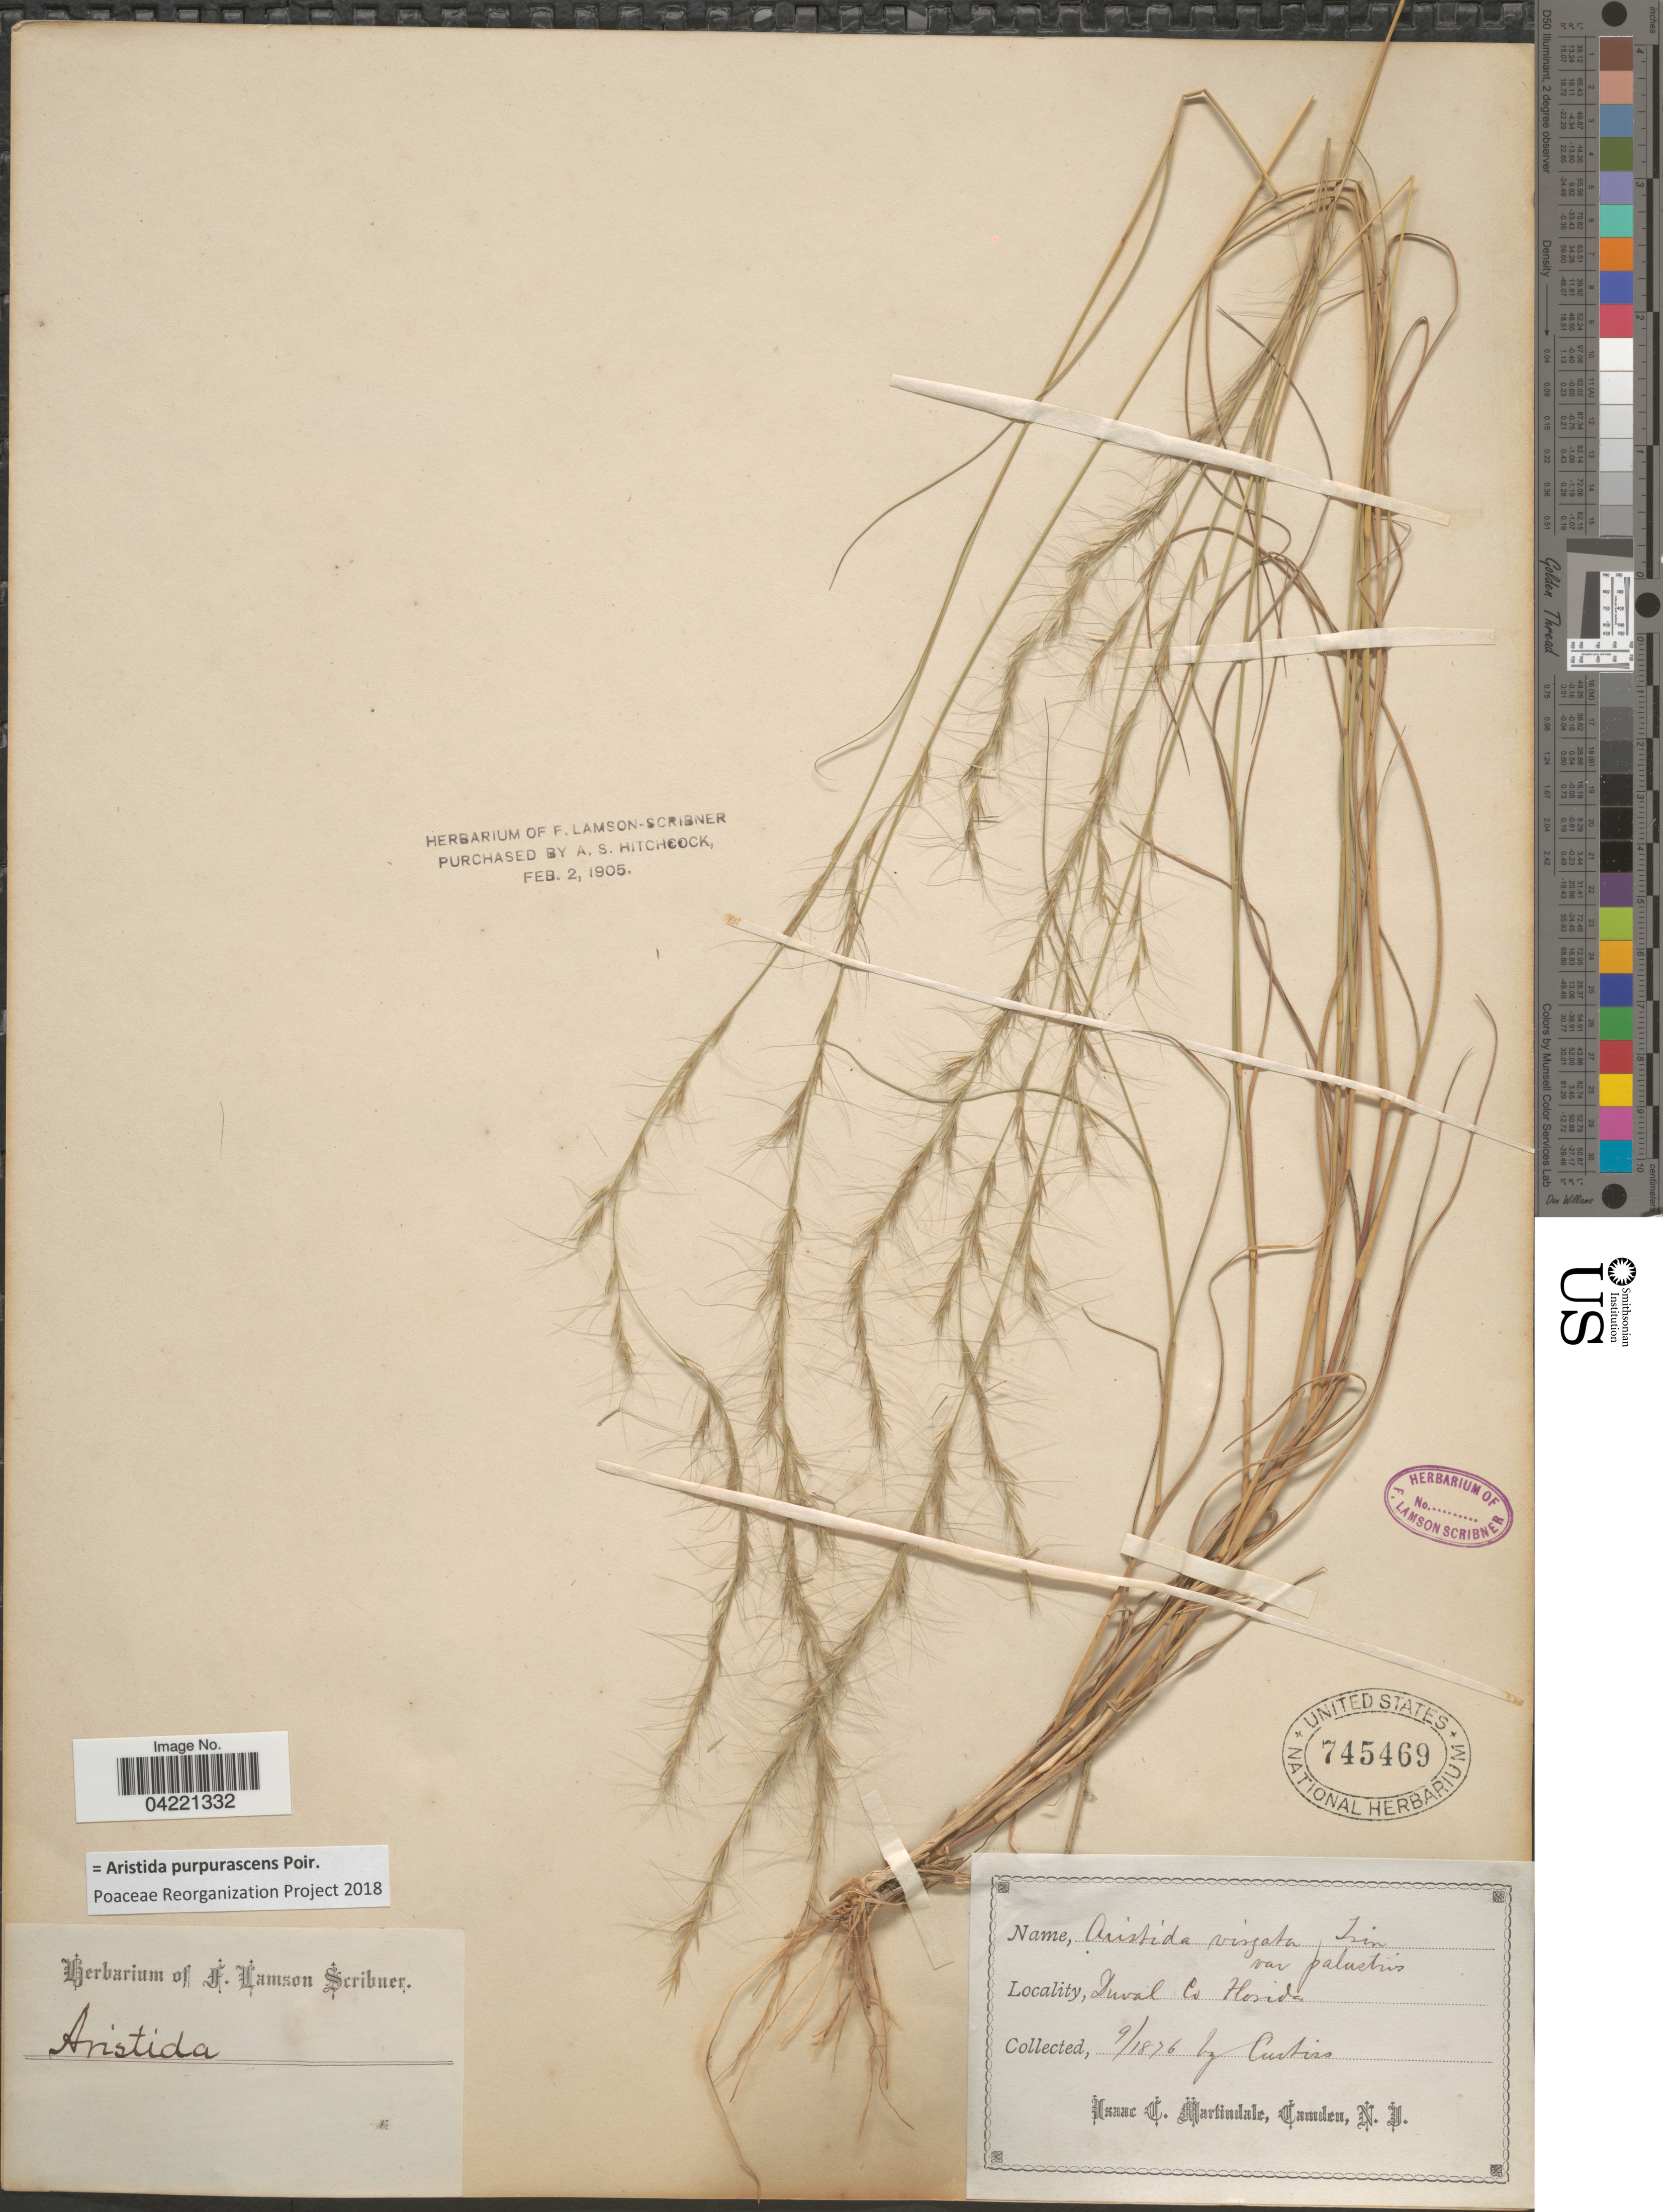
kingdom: Plantae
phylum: Tracheophyta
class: Liliopsida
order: Poales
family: Poaceae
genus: Aristida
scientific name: Aristida purpurascens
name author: Poir.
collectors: -. Curtiss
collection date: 1876-09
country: United States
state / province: Florida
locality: Duval Co.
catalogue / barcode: US 745469